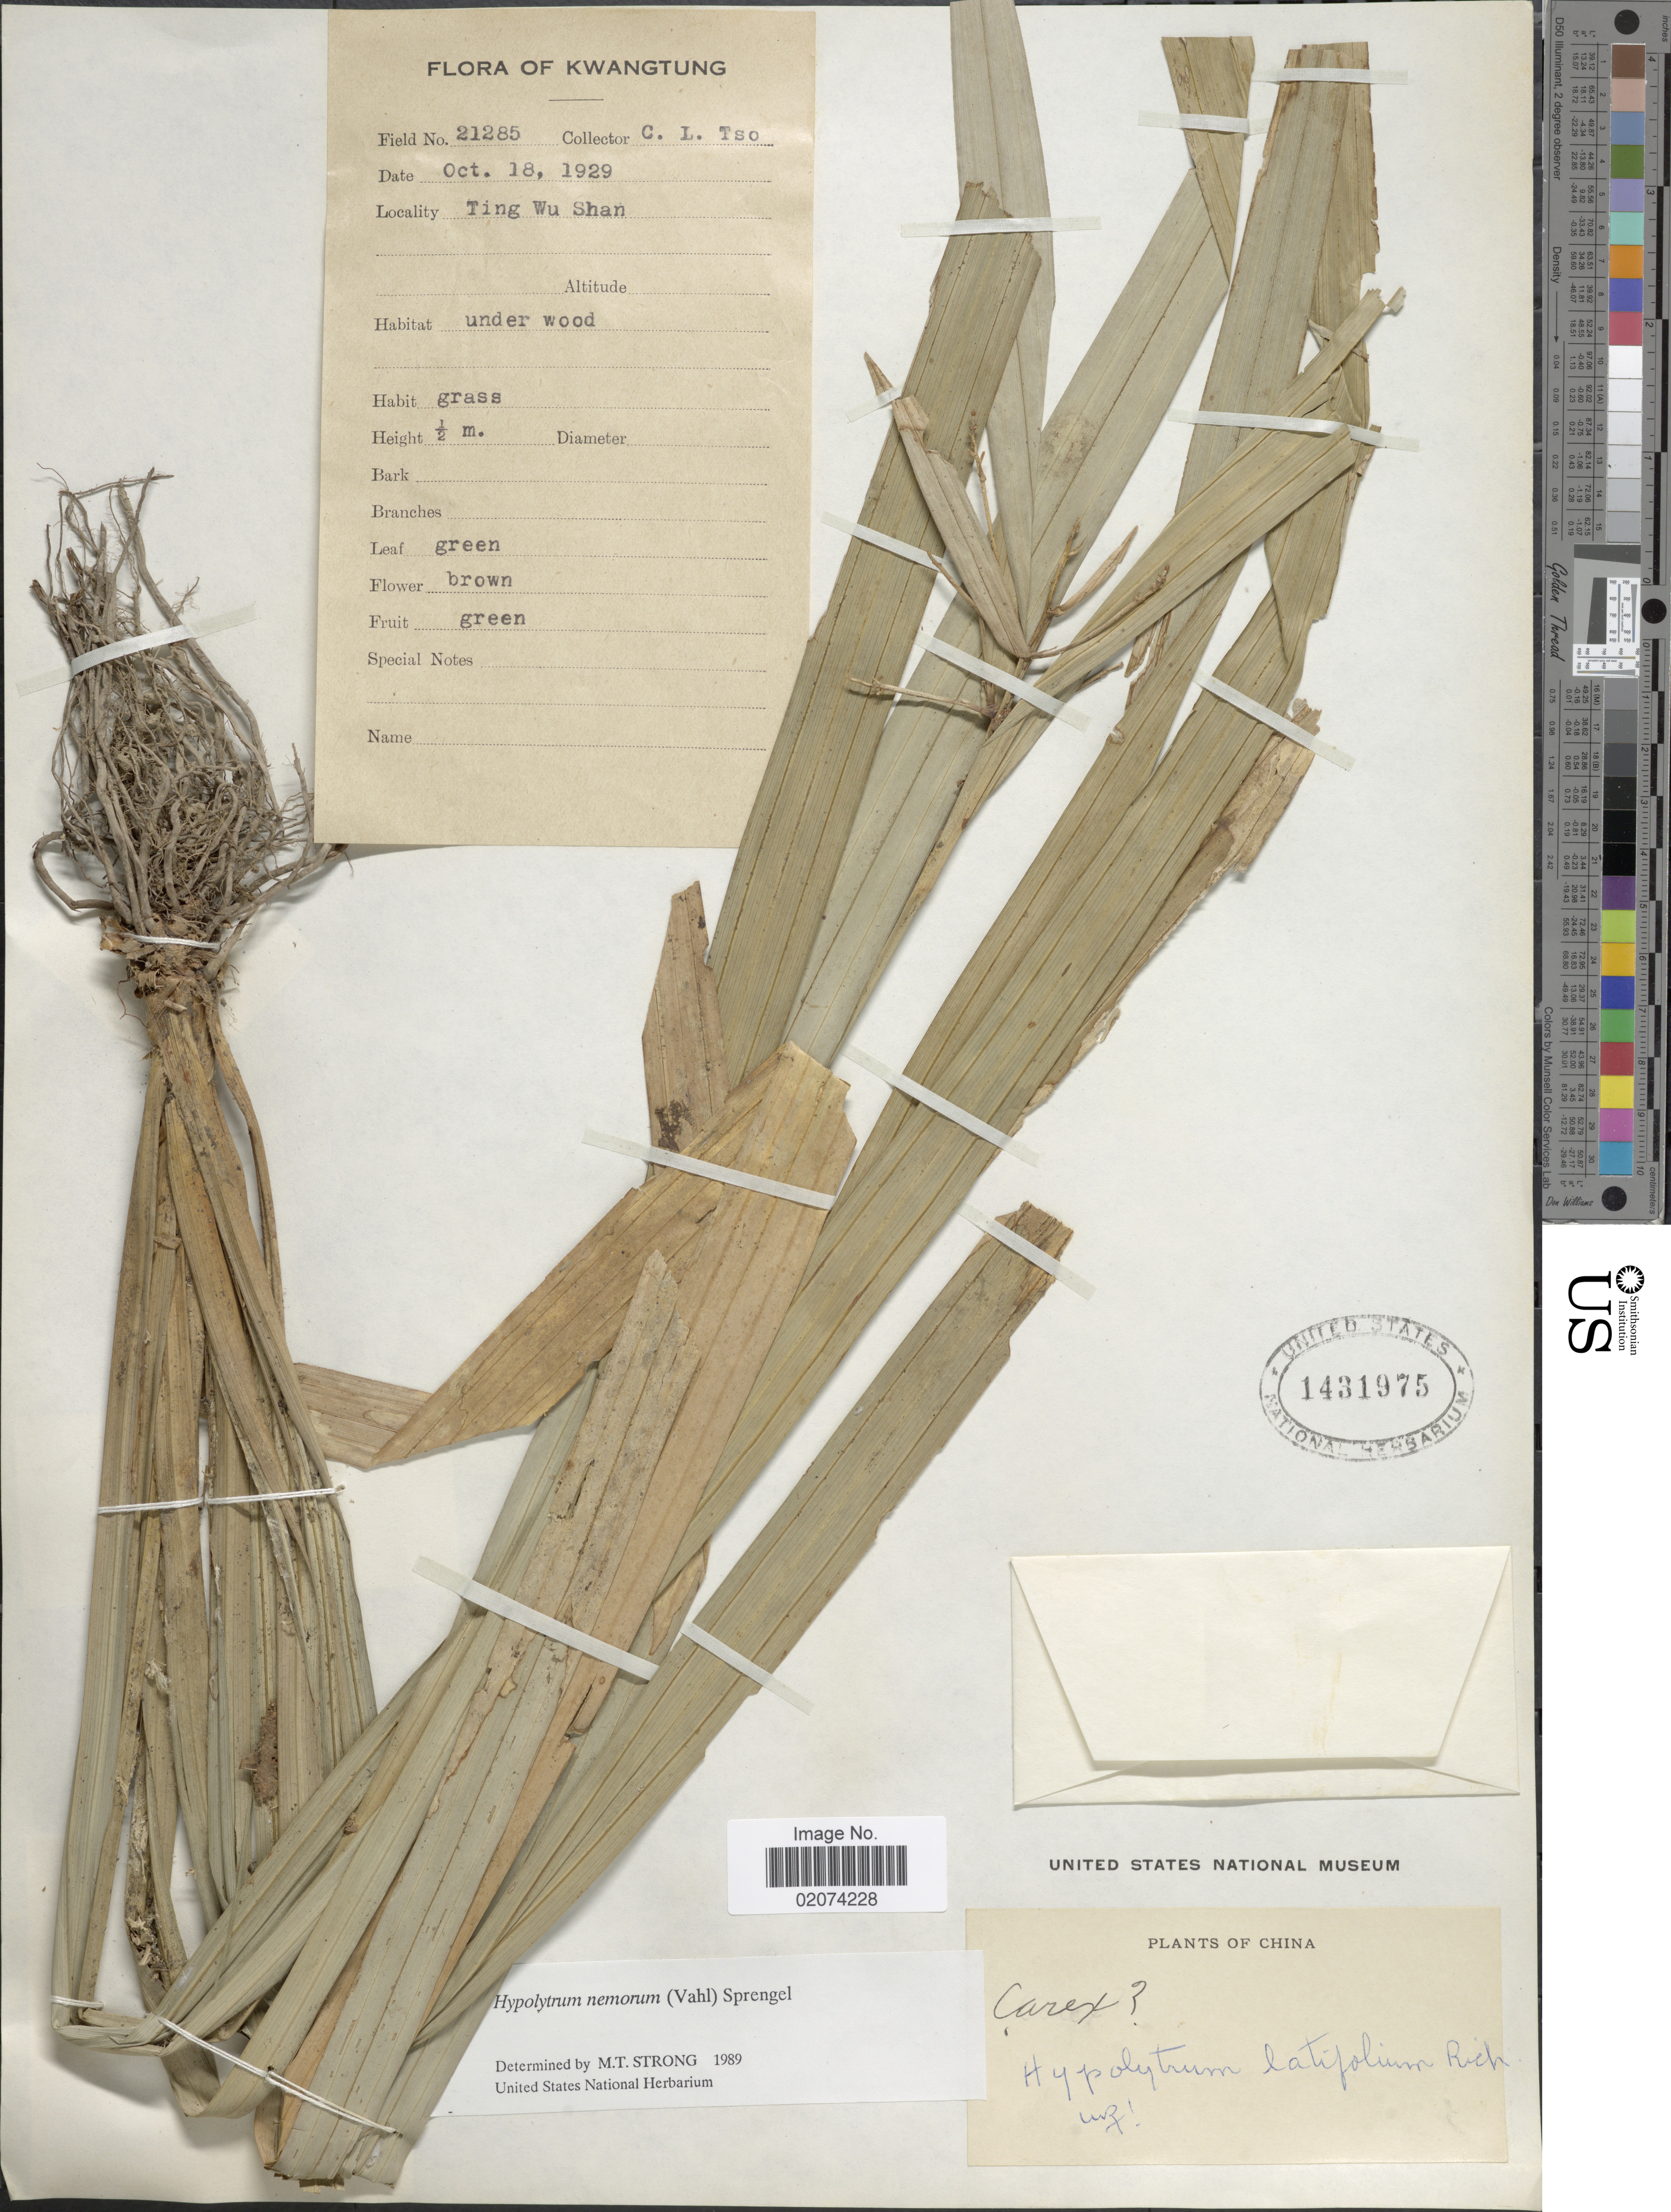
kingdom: Plantae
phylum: Tracheophyta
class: Liliopsida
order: Poales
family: Cyperaceae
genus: Hypolytrum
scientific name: Hypolytrum nemorum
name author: (Vahl) Spreng.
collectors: C. Tso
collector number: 21285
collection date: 1929-10-18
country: China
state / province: Guangdong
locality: Kwantung, Ting Wu Shan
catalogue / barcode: US 1431975